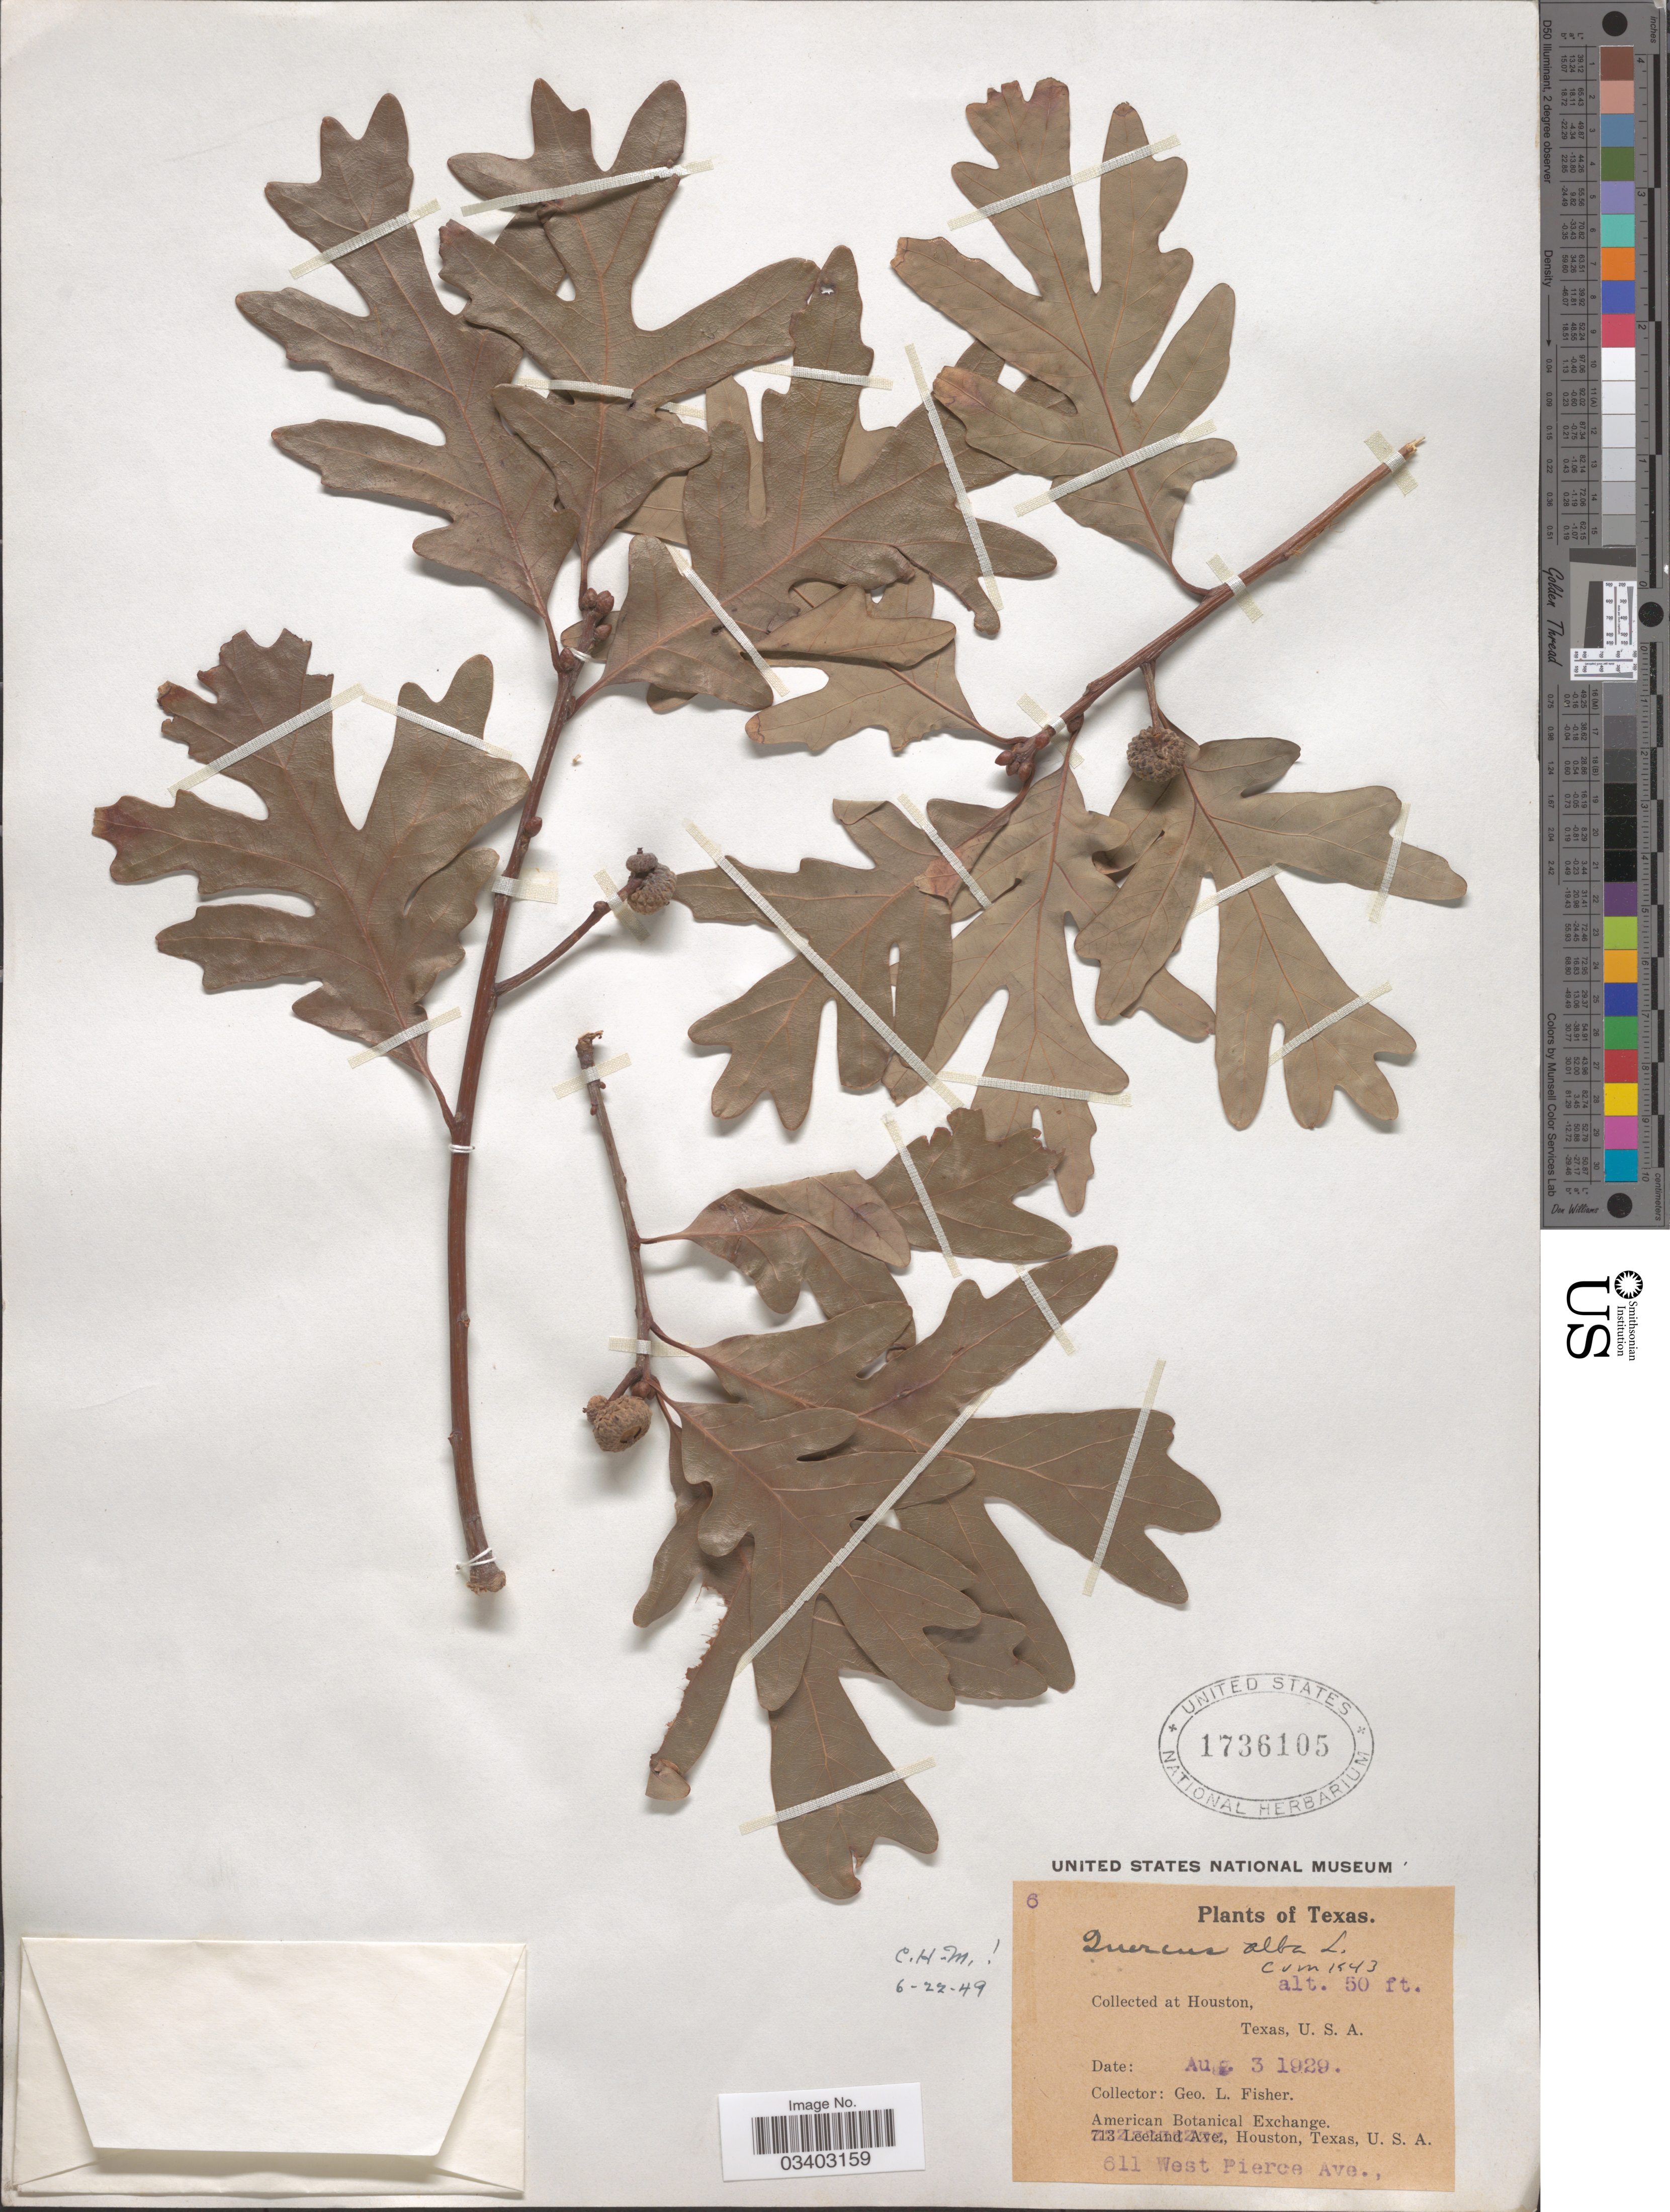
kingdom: Plantae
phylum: Tracheophyta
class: Magnoliopsida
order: Fagales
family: Fagaceae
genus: Quercus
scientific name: Quercus alba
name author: L.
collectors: G. L. Fisher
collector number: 6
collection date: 1929-08-03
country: United States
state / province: Texas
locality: Houston, U.S.A.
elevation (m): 15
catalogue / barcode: US 1736105